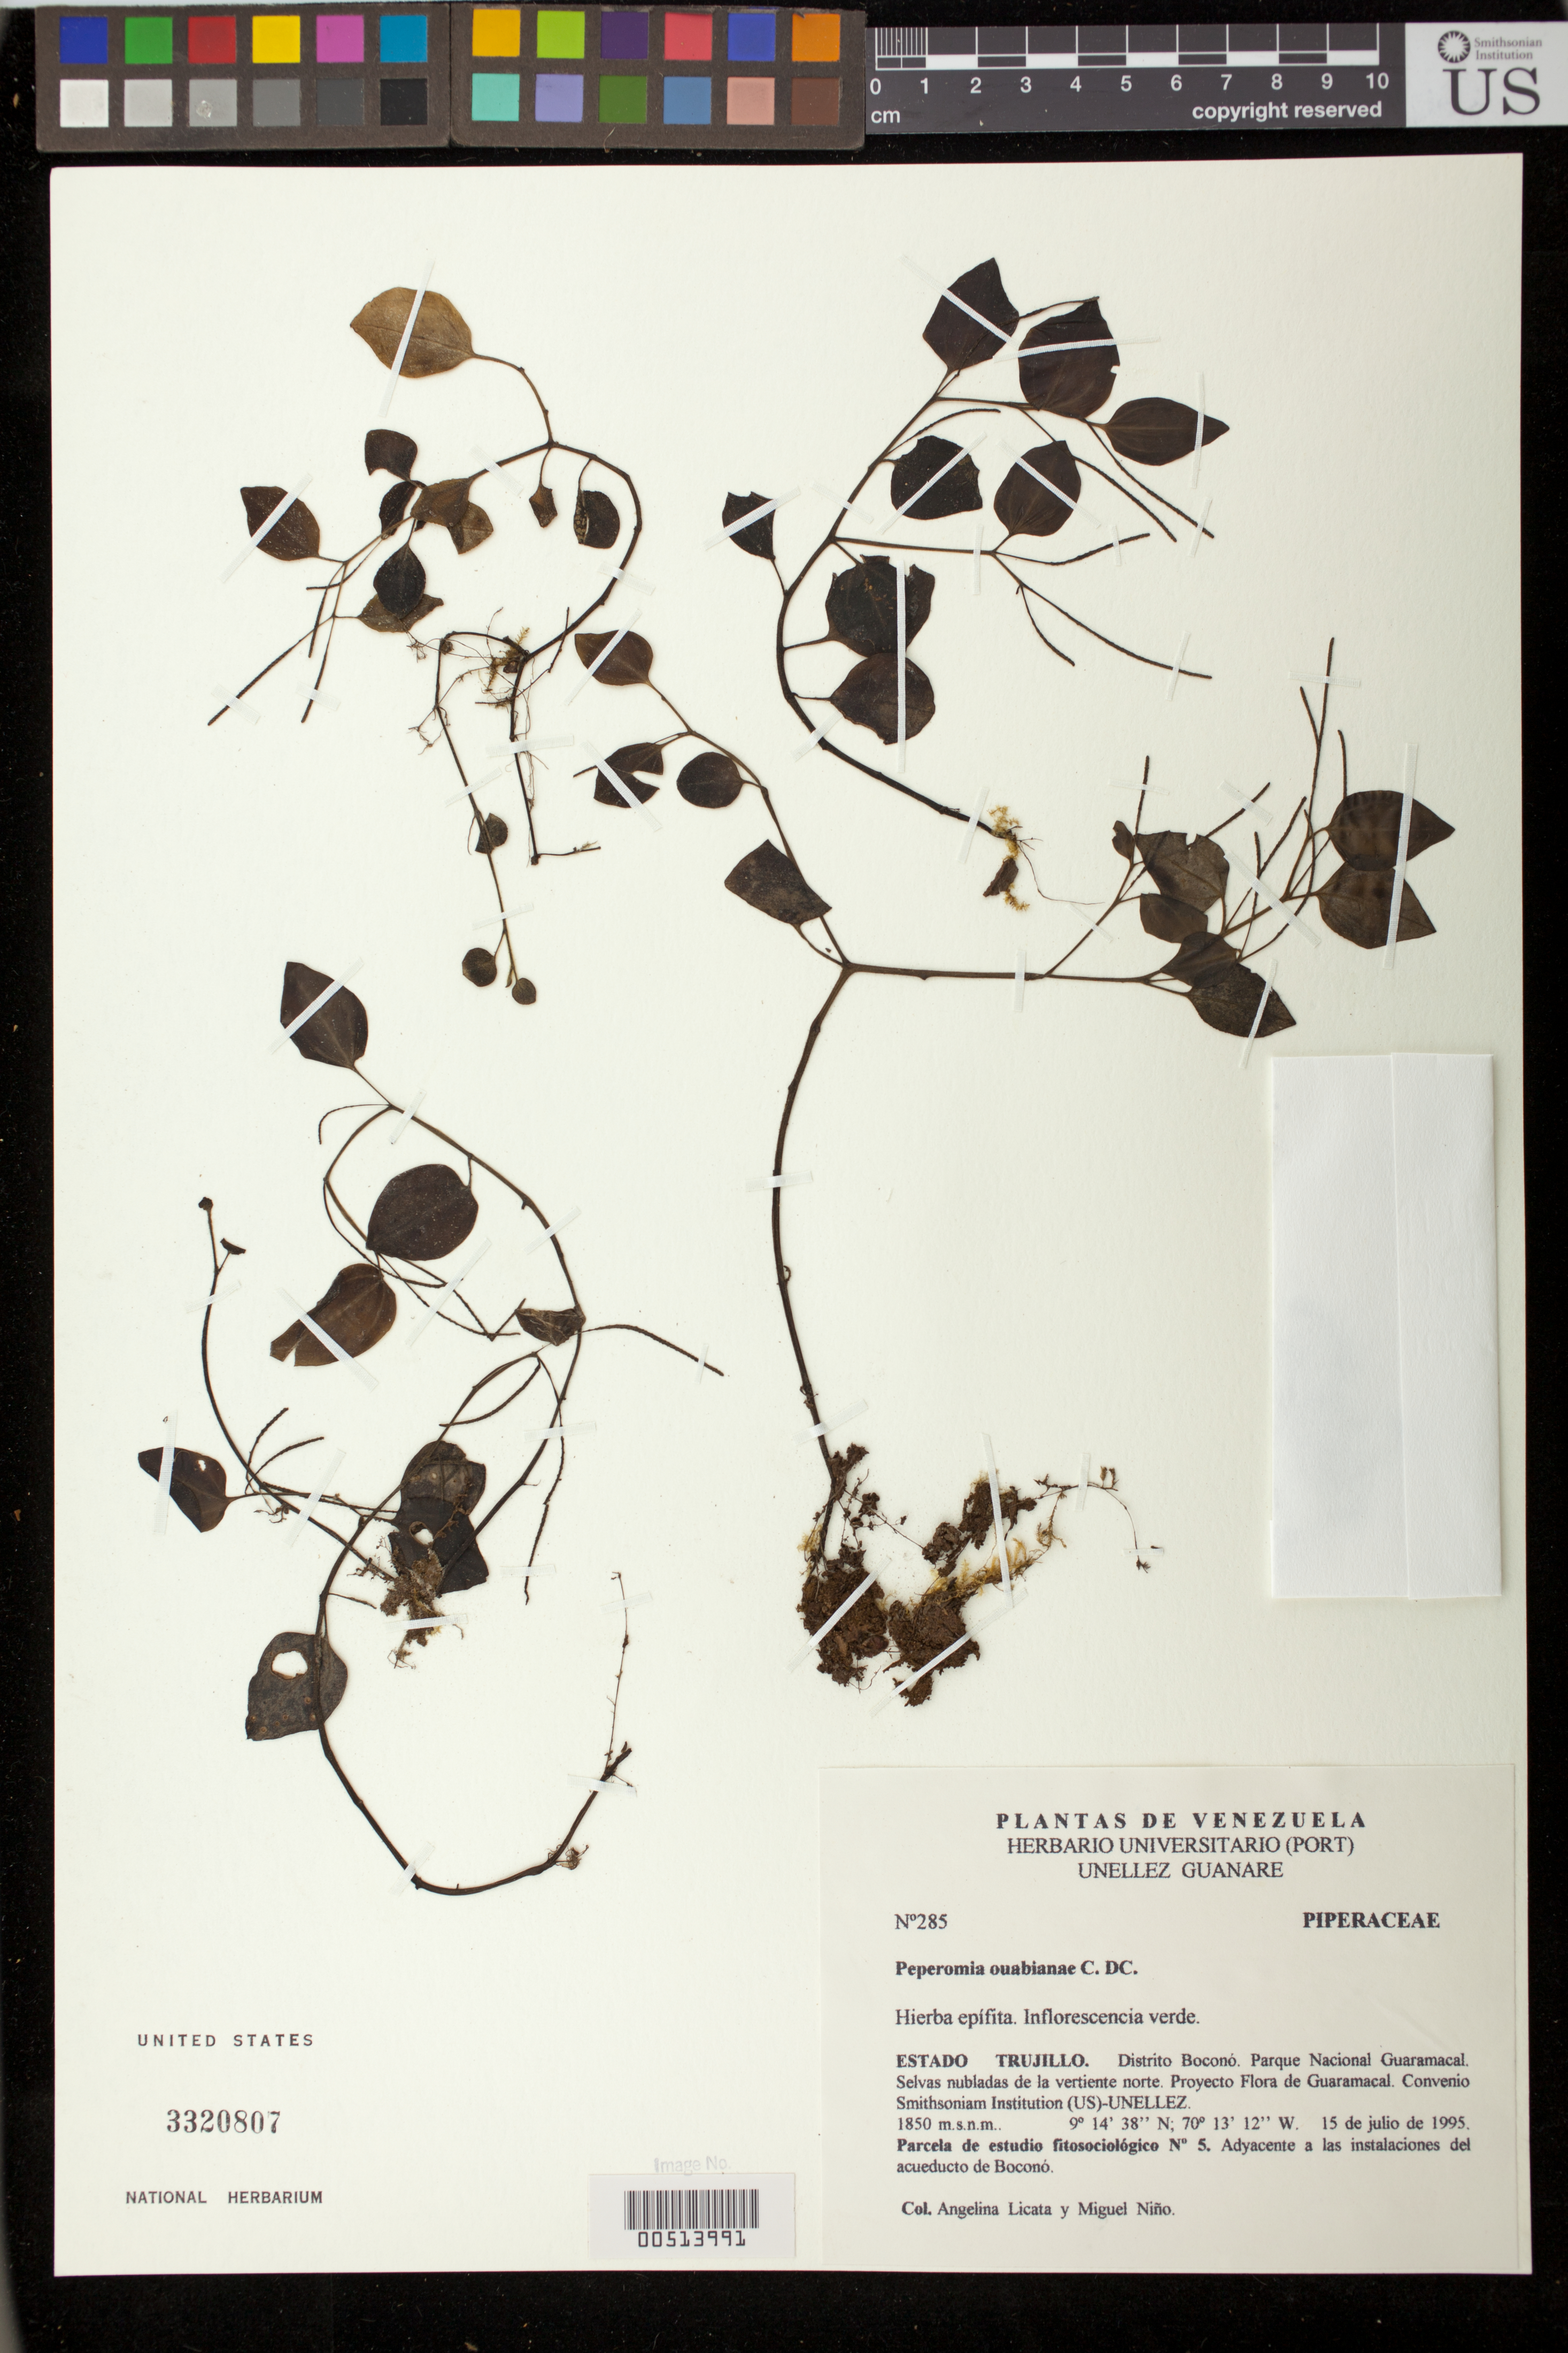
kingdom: Plantae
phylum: Tracheophyta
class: Magnoliopsida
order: Piperales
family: Piperaceae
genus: Peperomia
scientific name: Peperomia trinervula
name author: C. DC.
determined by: Niño, S. M.; Dorr, L. J.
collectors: A. Licata & S. M. Niño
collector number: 285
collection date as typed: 15 Jul 1995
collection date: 1995-07-15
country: Venezuela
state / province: Trujillo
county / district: Boconó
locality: Parque Nacional Guaramacal, vertiente N, adyacente a las instalaciones del acueducto de Boconó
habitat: Selvas nubladas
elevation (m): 1850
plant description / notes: PORT, US, VEN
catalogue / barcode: US 3320807